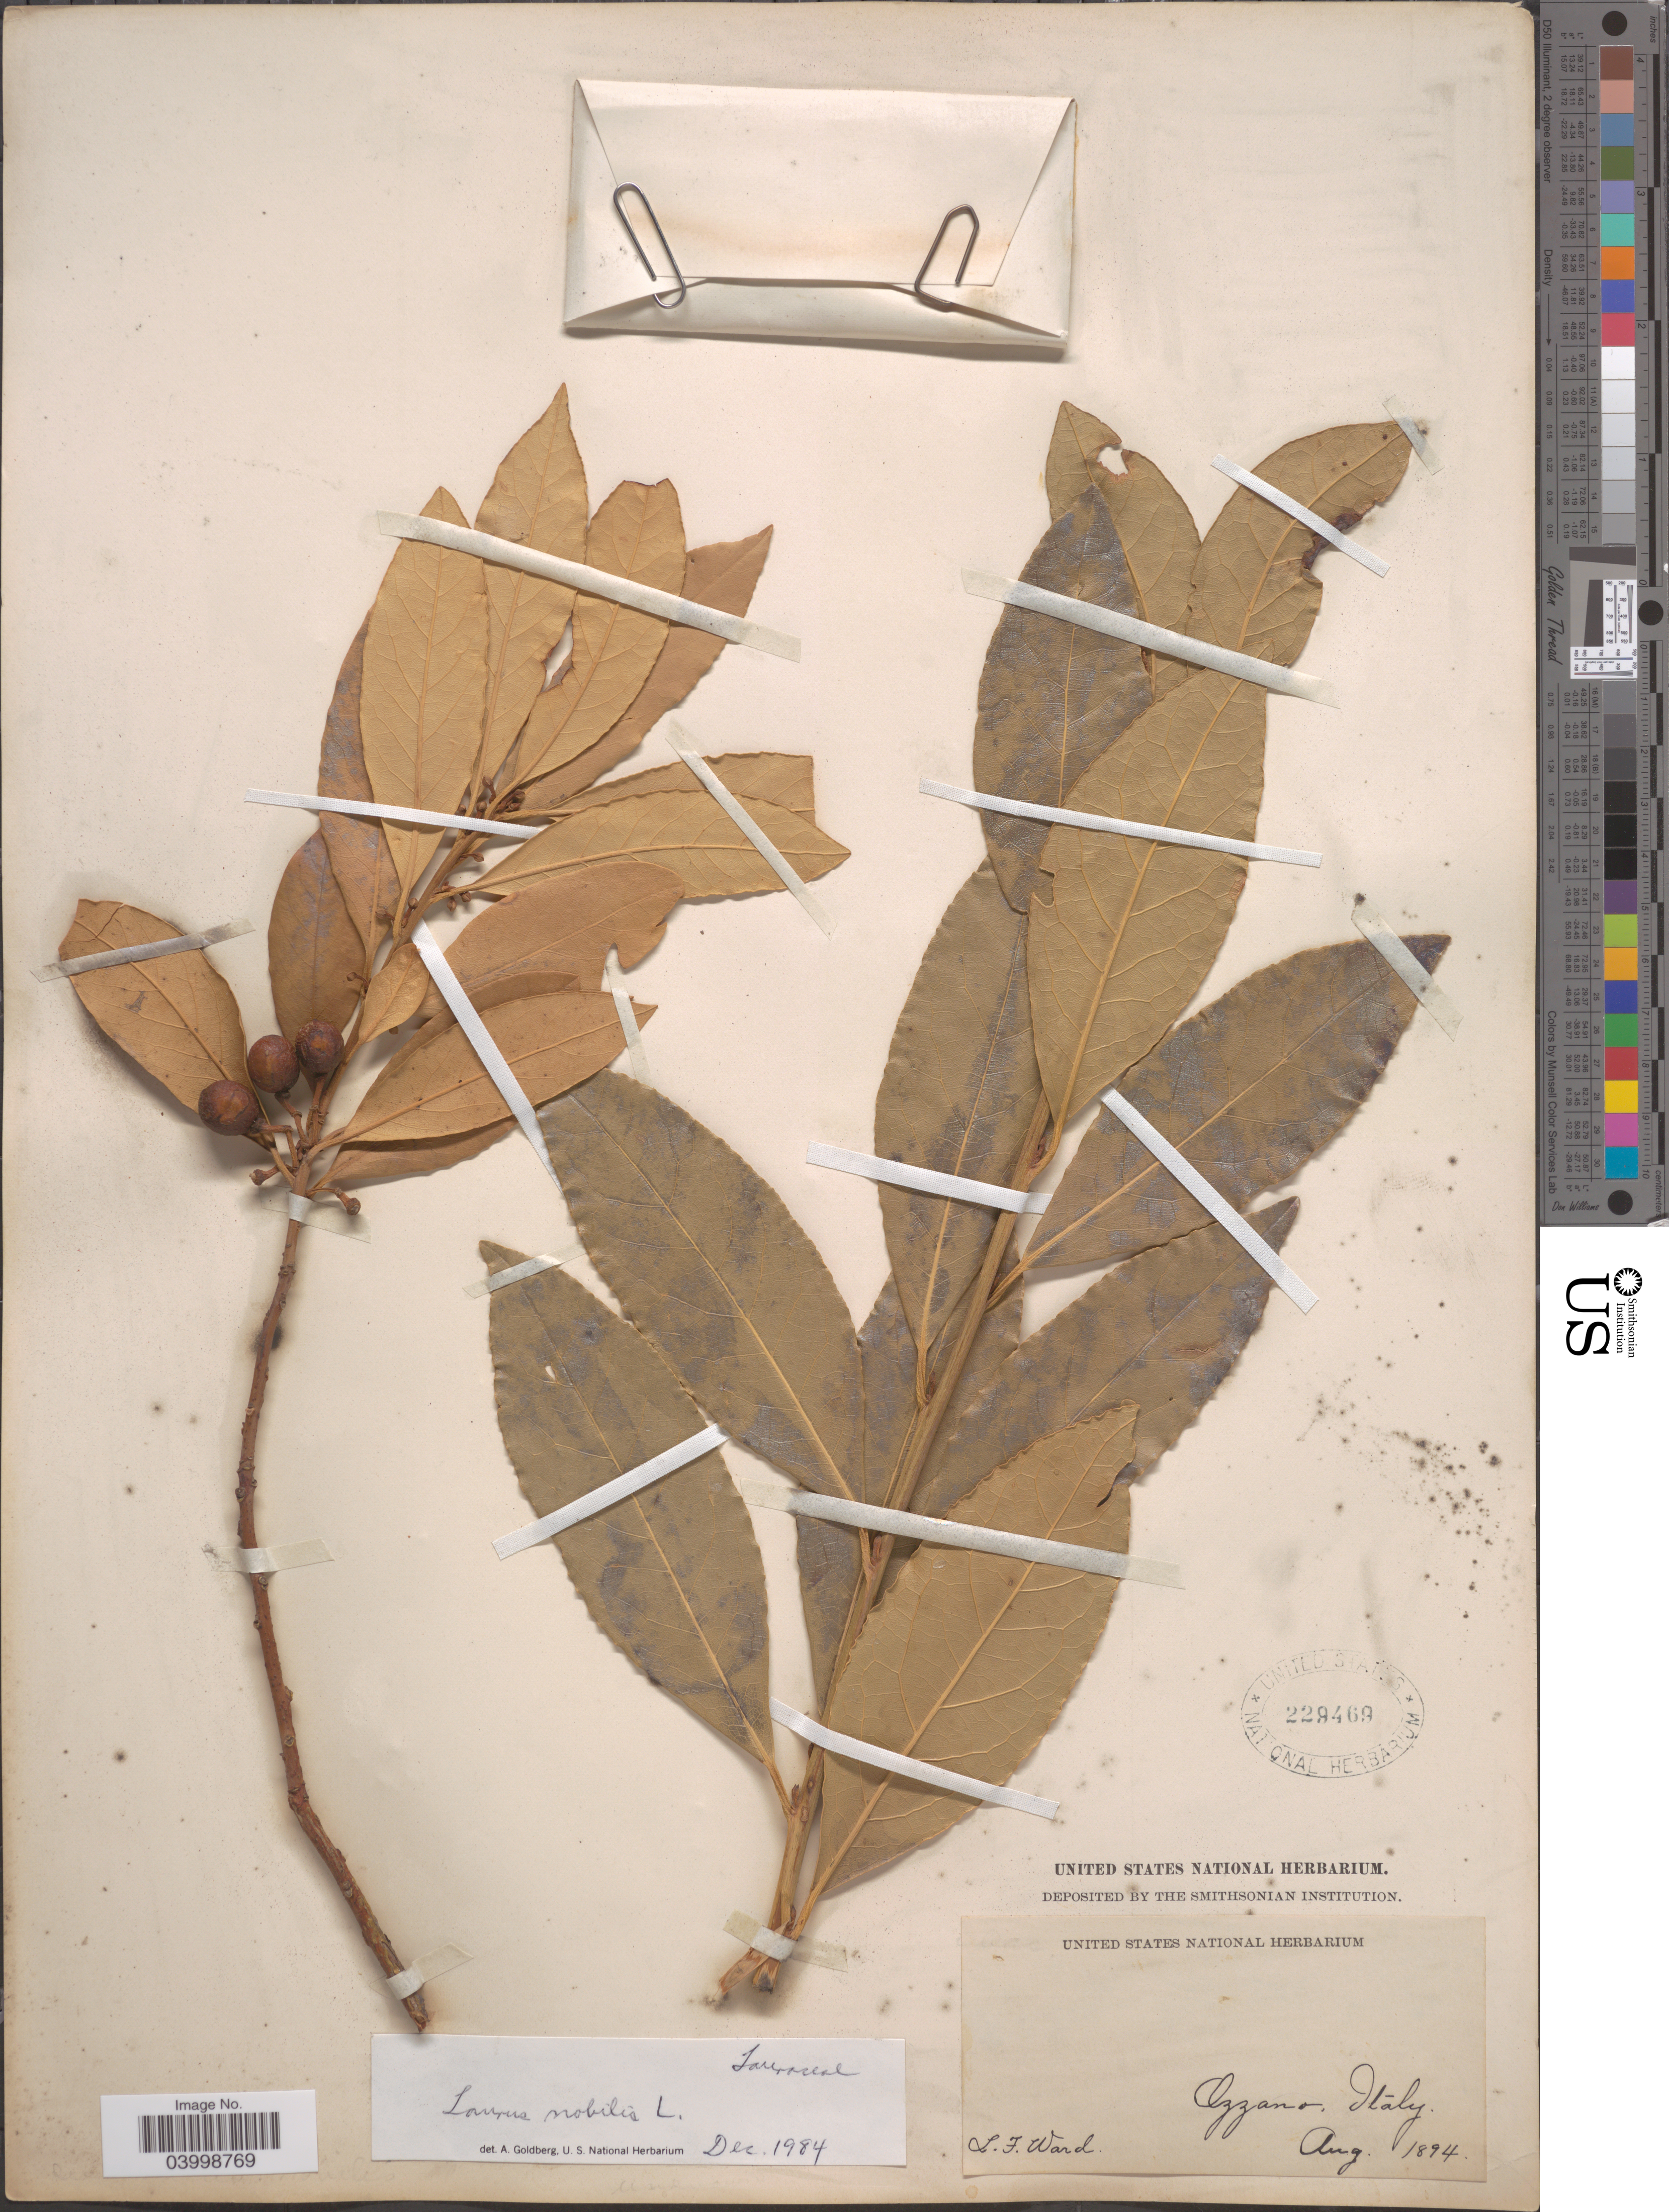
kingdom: Plantae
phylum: Tracheophyta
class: Magnoliopsida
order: Laurales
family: Lauraceae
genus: Laurus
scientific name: Laurus nobilis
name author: L.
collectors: L. Ward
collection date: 1894-08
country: Italy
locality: Ozzano.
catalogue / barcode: US 229469